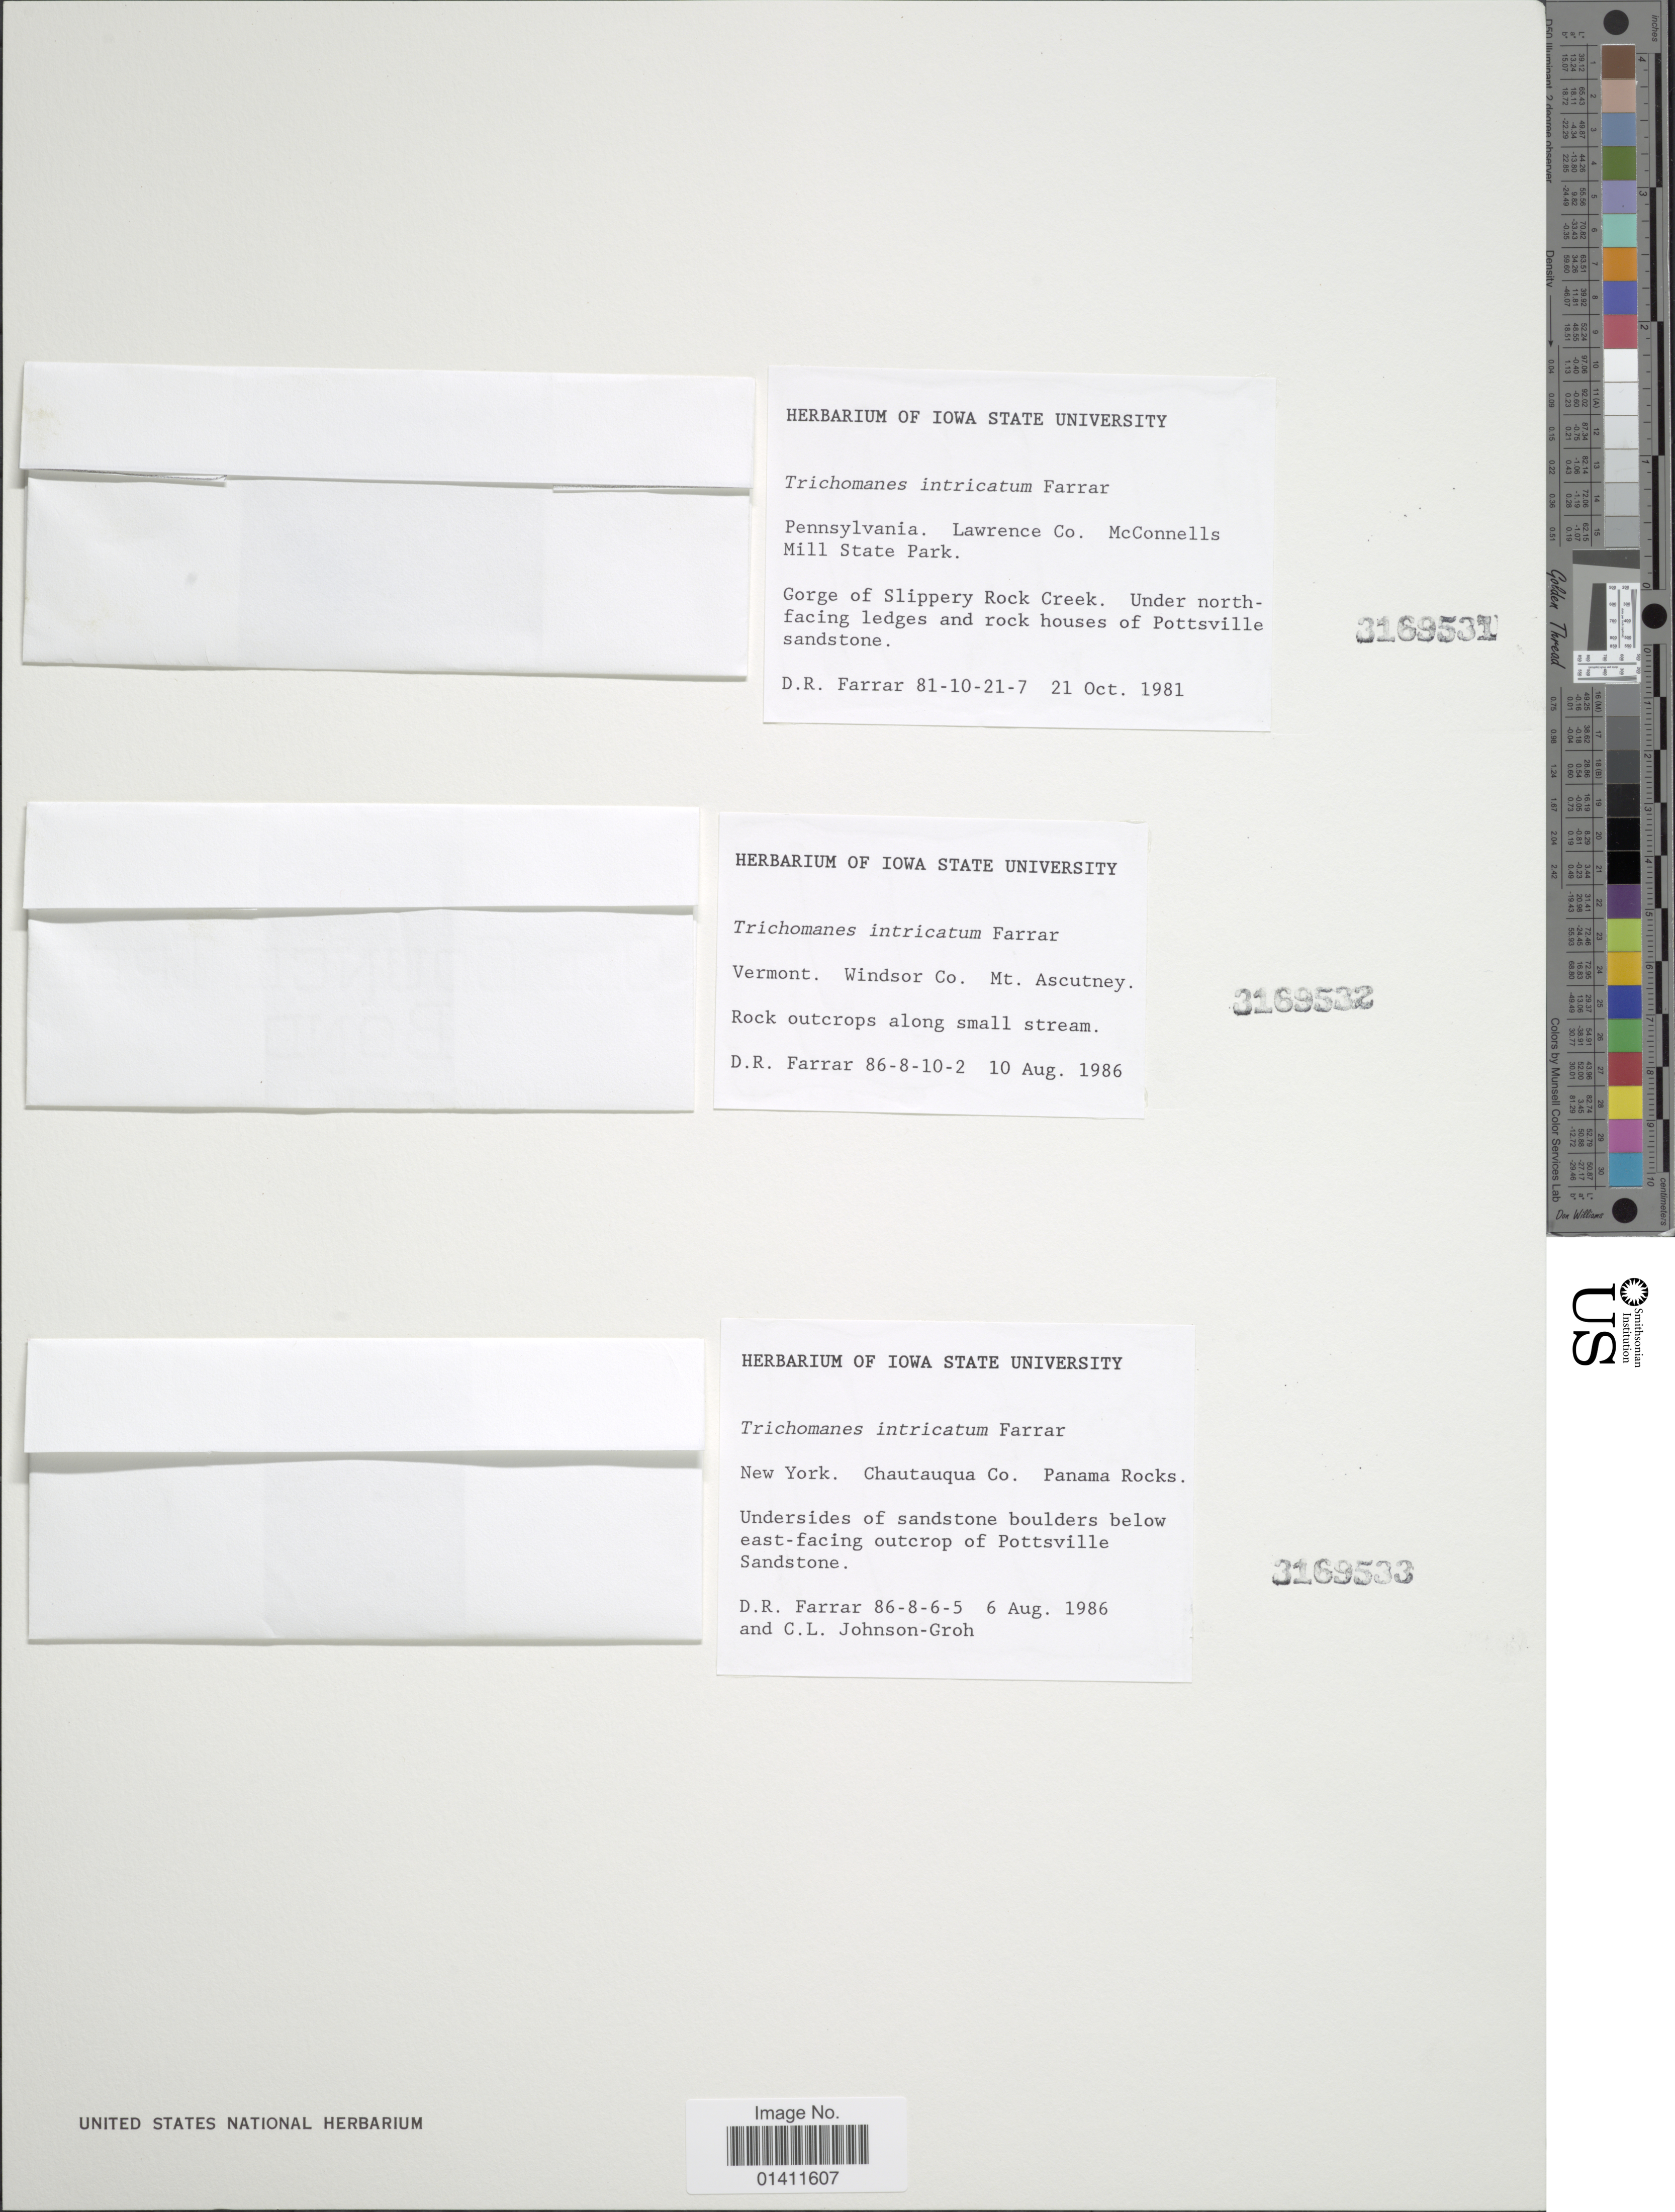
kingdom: Plantae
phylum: Tracheophyta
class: Polypodiopsida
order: Hymenophyllales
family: Hymenophyllaceae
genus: Vandenboschia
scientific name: Vandenboschia intricatum (Farrar) comb. ined., 2015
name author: (Farrar)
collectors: D. R. Farrar & C. Johnson-Groh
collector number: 86-8-6-5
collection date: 1986-08-06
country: United States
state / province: New York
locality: Chautauqua Co. Panama rocks.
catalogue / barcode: US 3169533-3